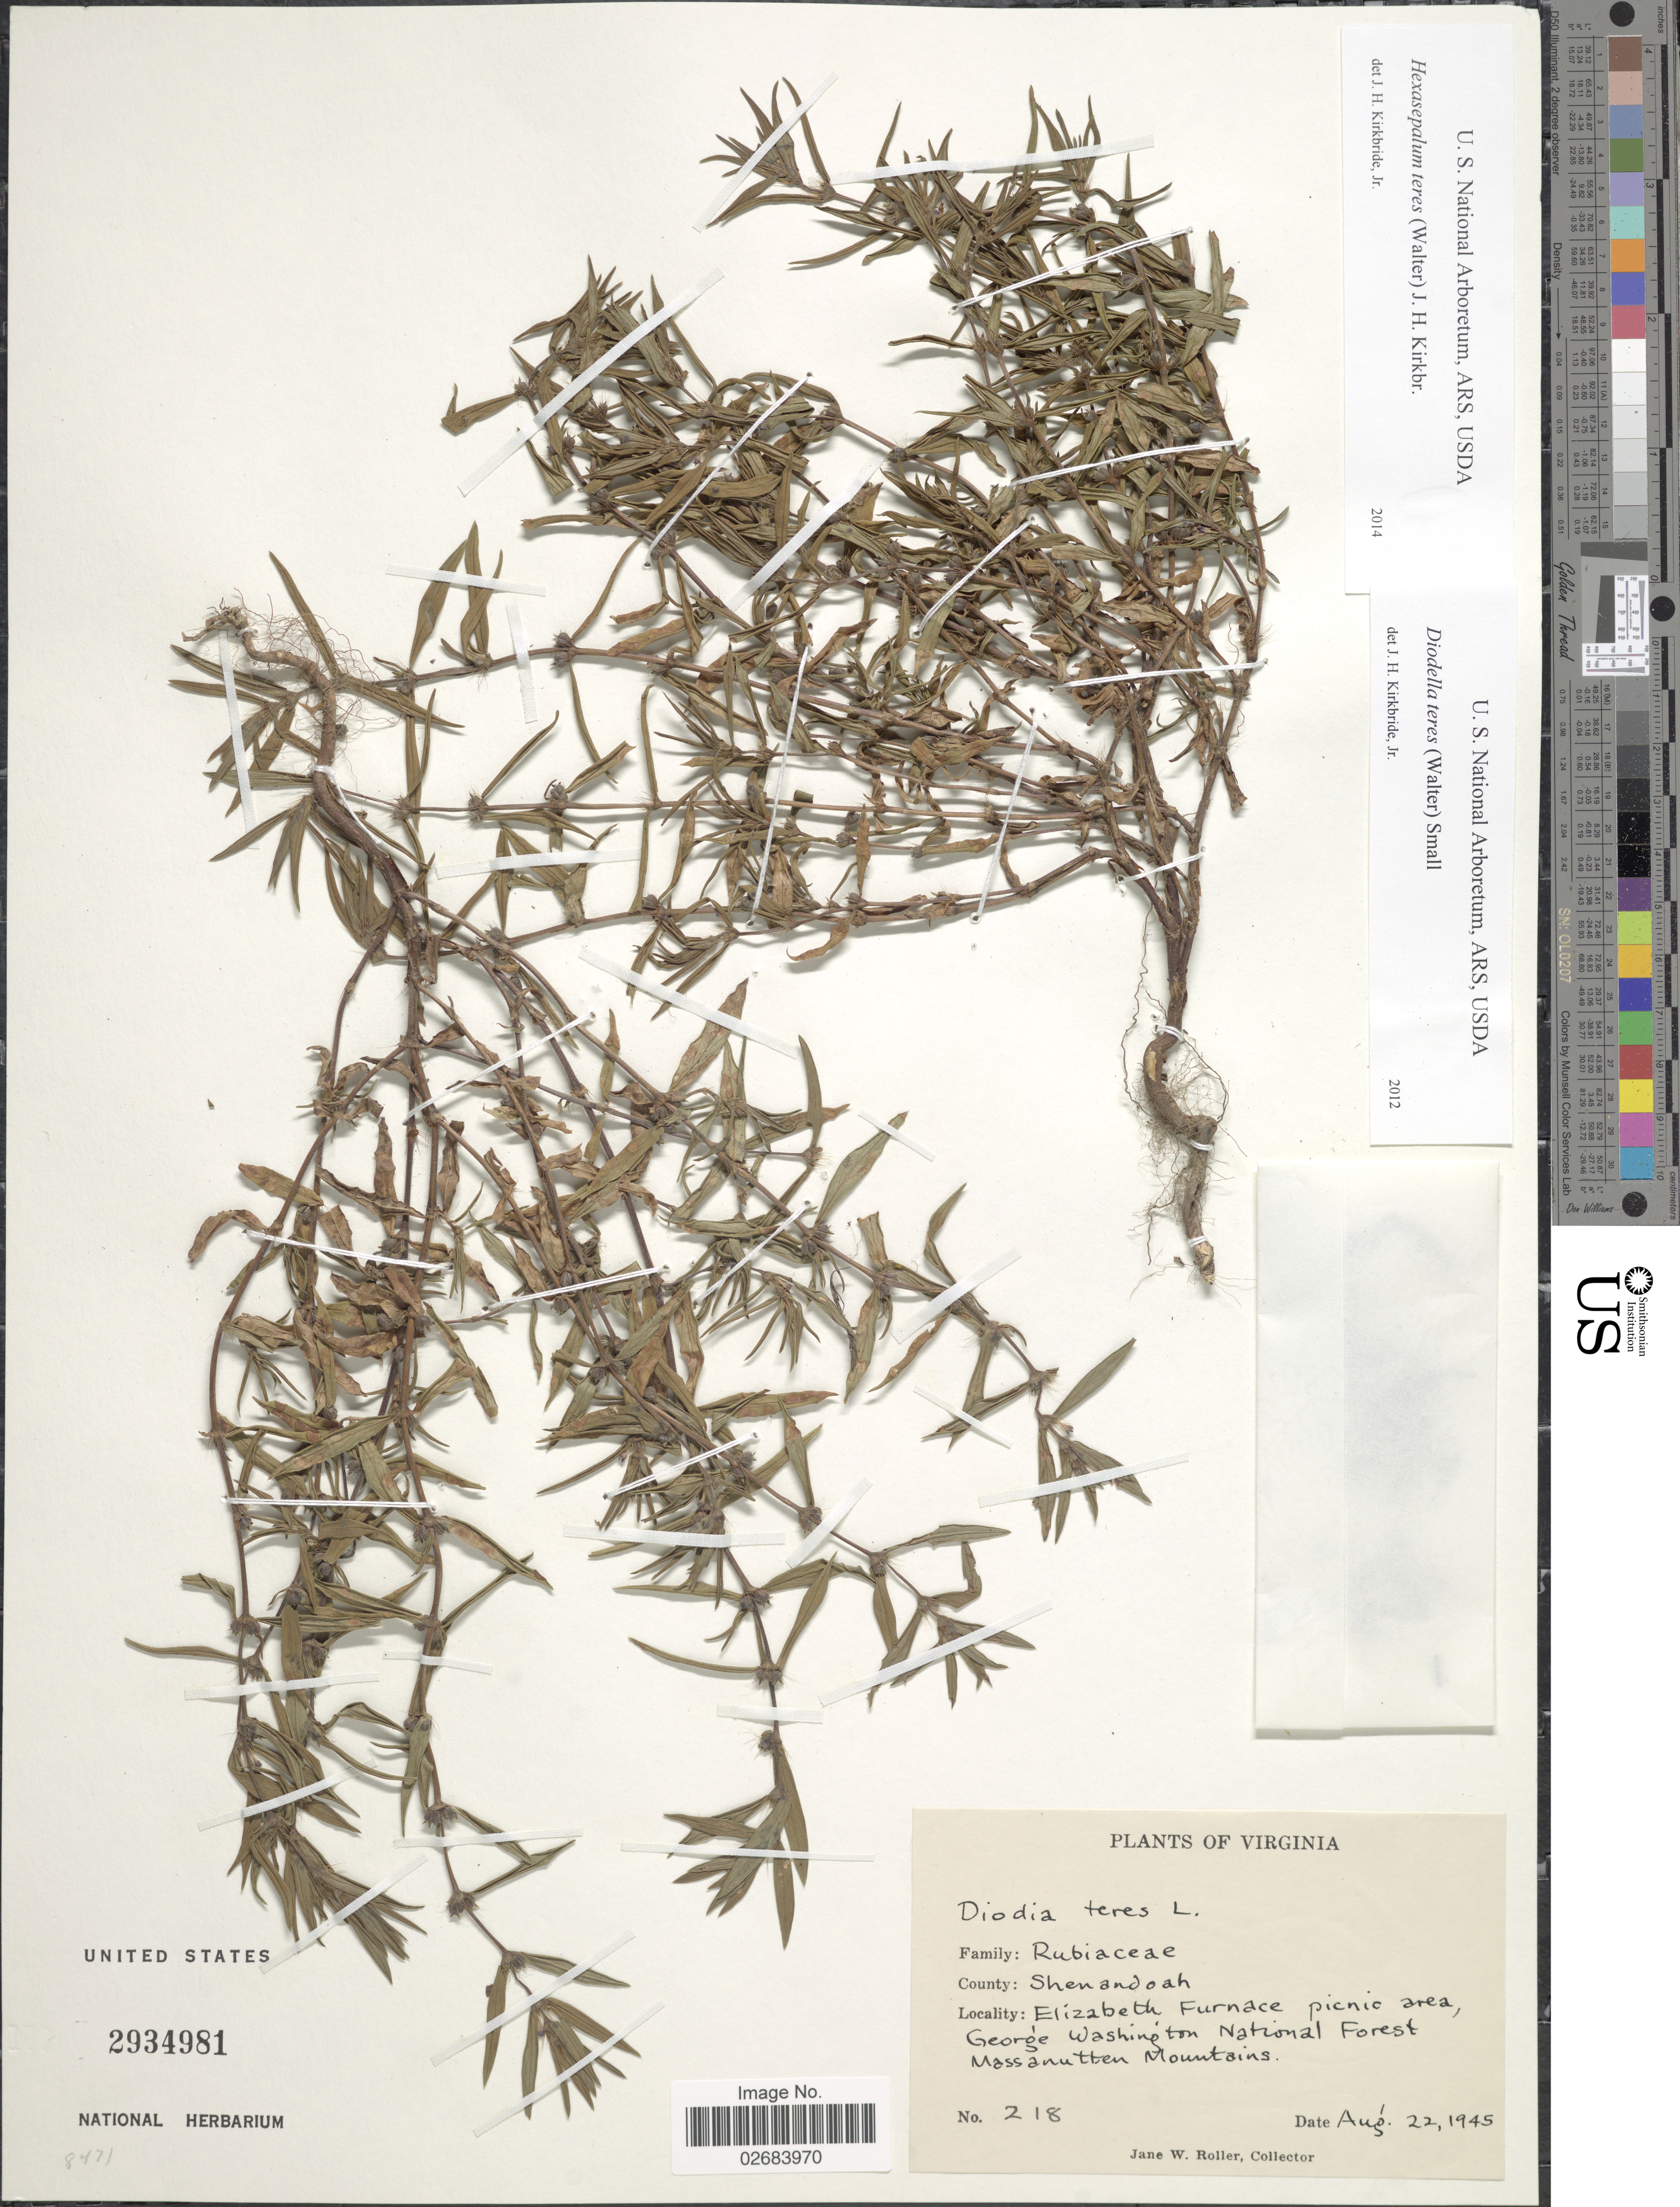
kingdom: Plantae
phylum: Tracheophyta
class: Magnoliopsida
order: Gentianales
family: Rubiaceae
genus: Diodia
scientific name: Diodia teres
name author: Walter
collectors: J. W. Roller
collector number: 218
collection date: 1945-08-22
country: United States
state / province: Virginia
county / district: Shenandoah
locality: County: Shenandoah, Elizabeth, Furnace picnic area, George Washington National Forest Massanutten Mountains.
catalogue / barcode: US 2934981